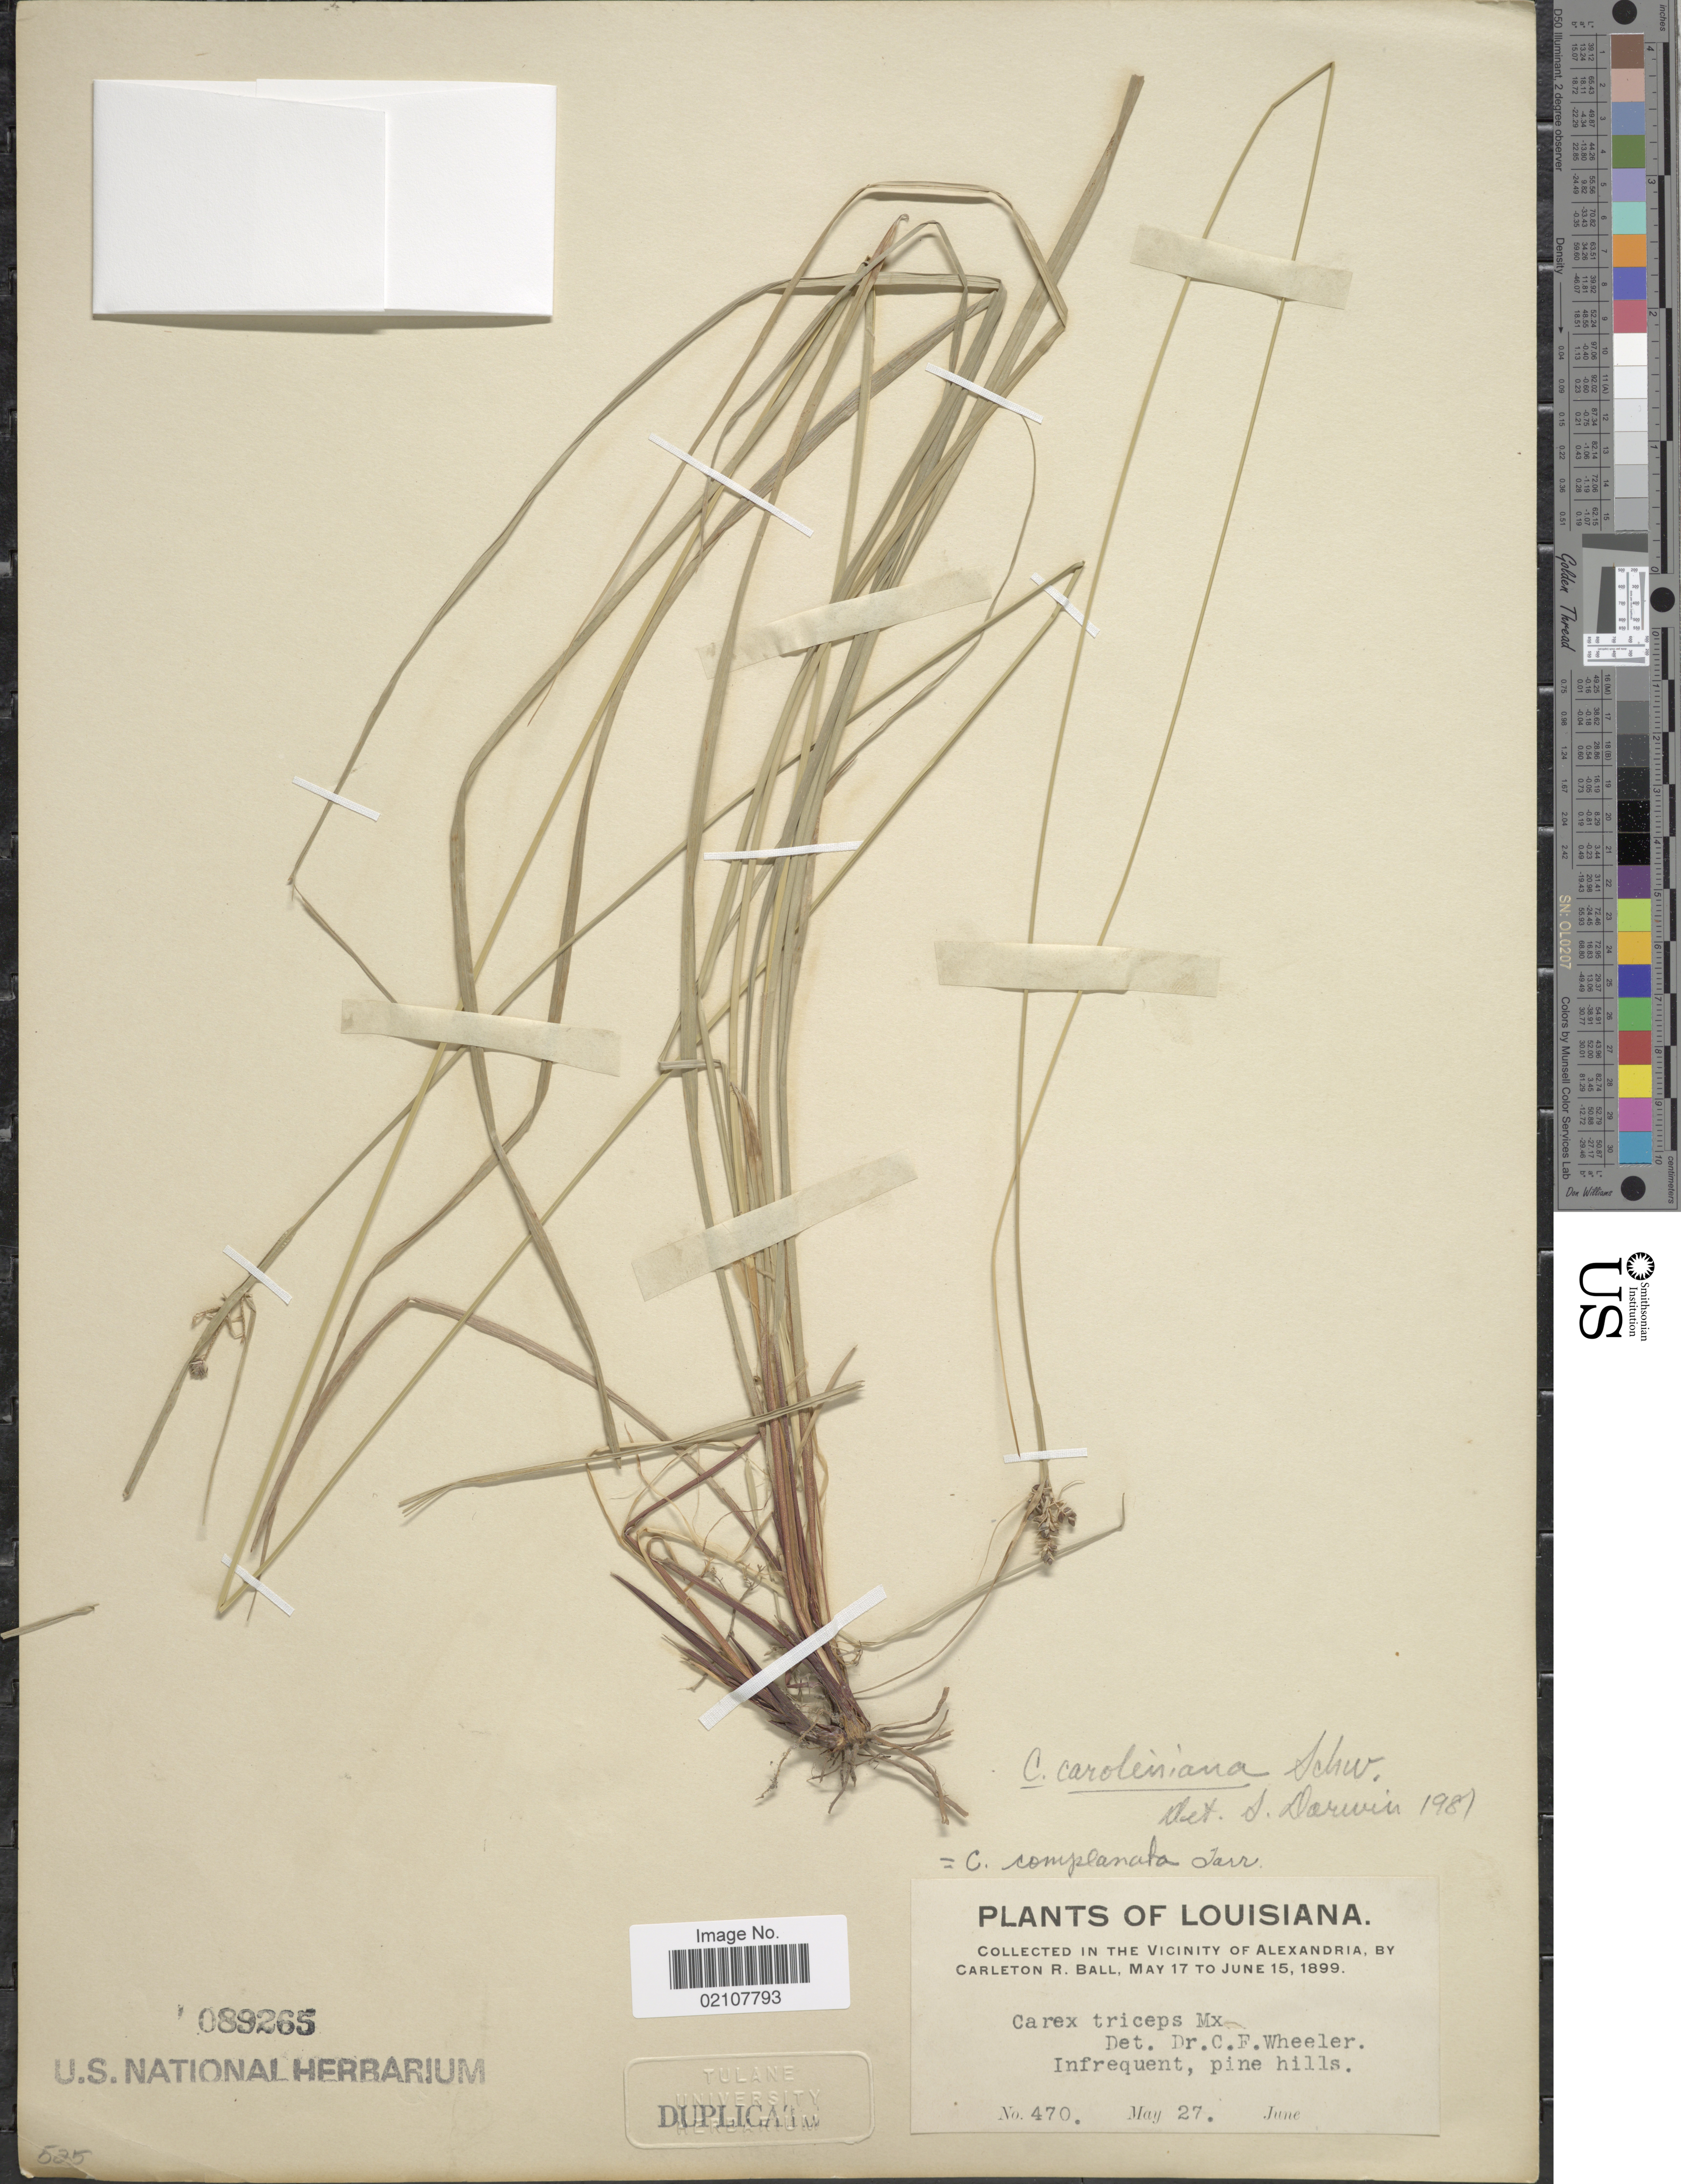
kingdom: Plantae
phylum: Tracheophyta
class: Liliopsida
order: Poales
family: Cyperaceae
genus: Carex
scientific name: Carex caroliniana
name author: Schwein.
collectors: C. R. Ball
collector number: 470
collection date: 1899-05-27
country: United States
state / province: Louisiana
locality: In the Vicinity of Alexandria, Infrequent, pine hills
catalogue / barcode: US 89265